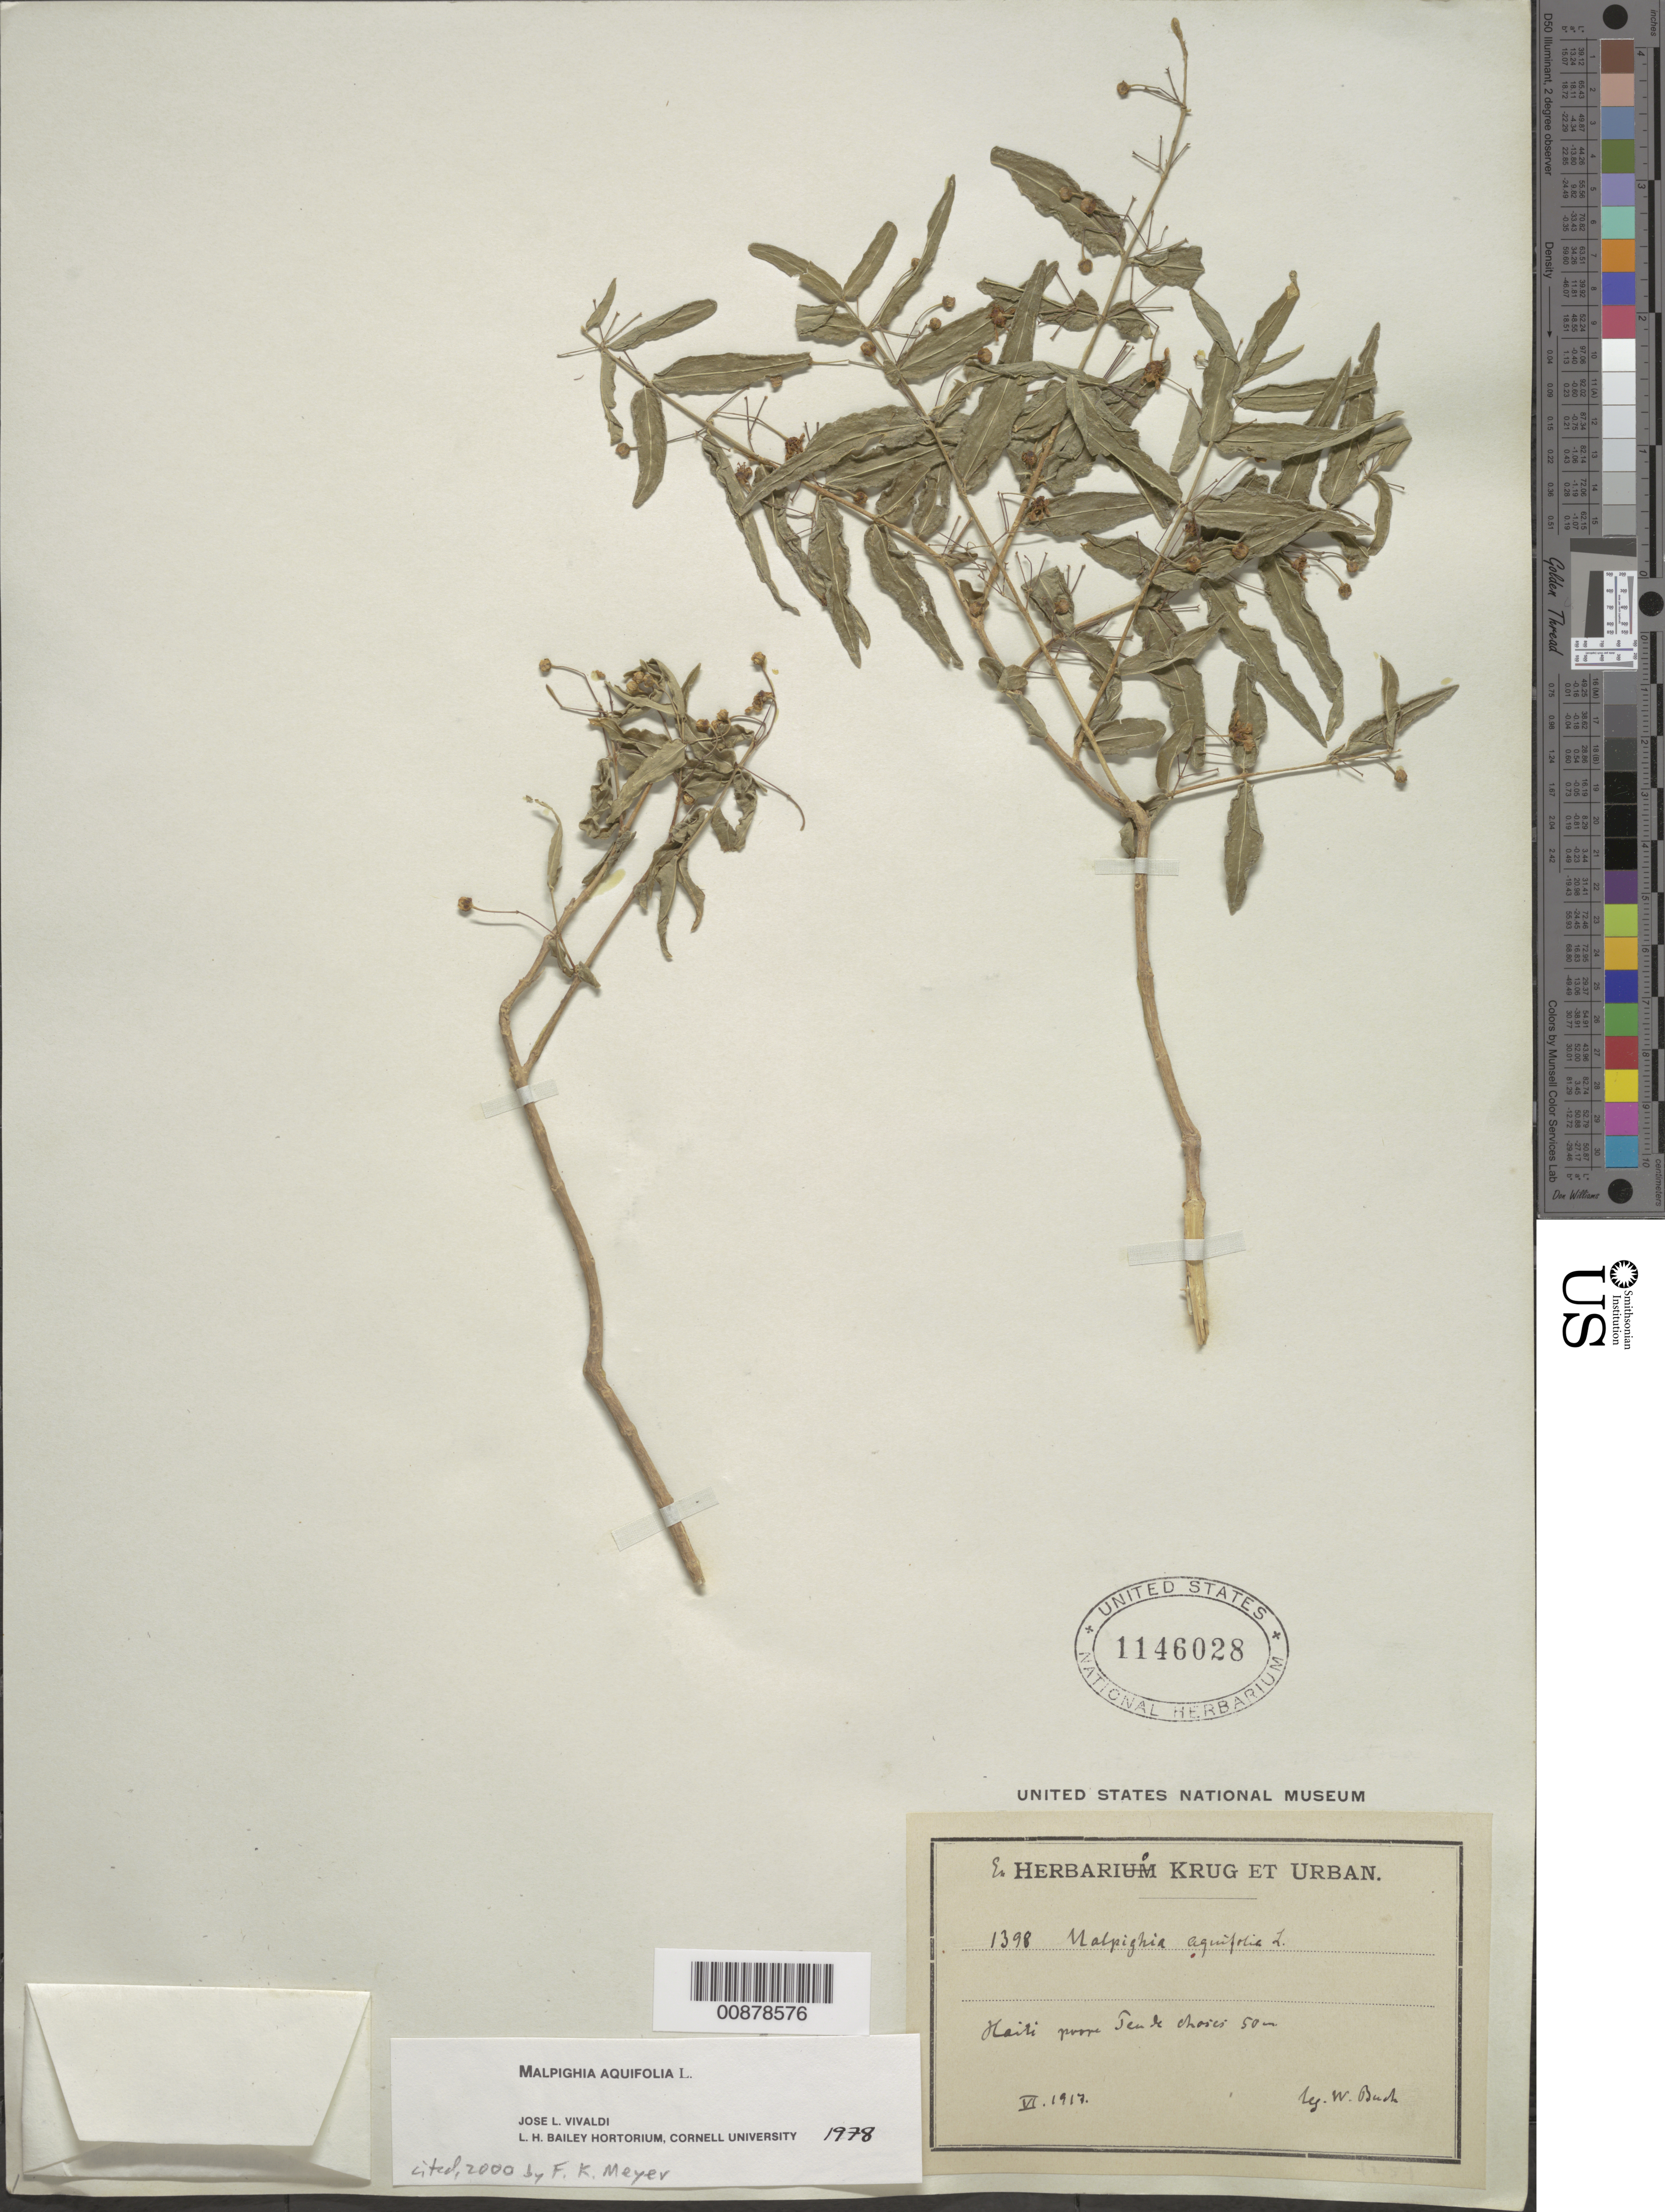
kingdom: Plantae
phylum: Tracheophyta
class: Magnoliopsida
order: Malpighiales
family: Malpighiaceae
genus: Malpighia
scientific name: Malpighia aquifolia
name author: L.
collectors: W. Bush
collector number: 1398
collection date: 1917-06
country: Haiti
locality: Prope Ten de Choies. [interpreted]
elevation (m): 50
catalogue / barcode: US 1146028